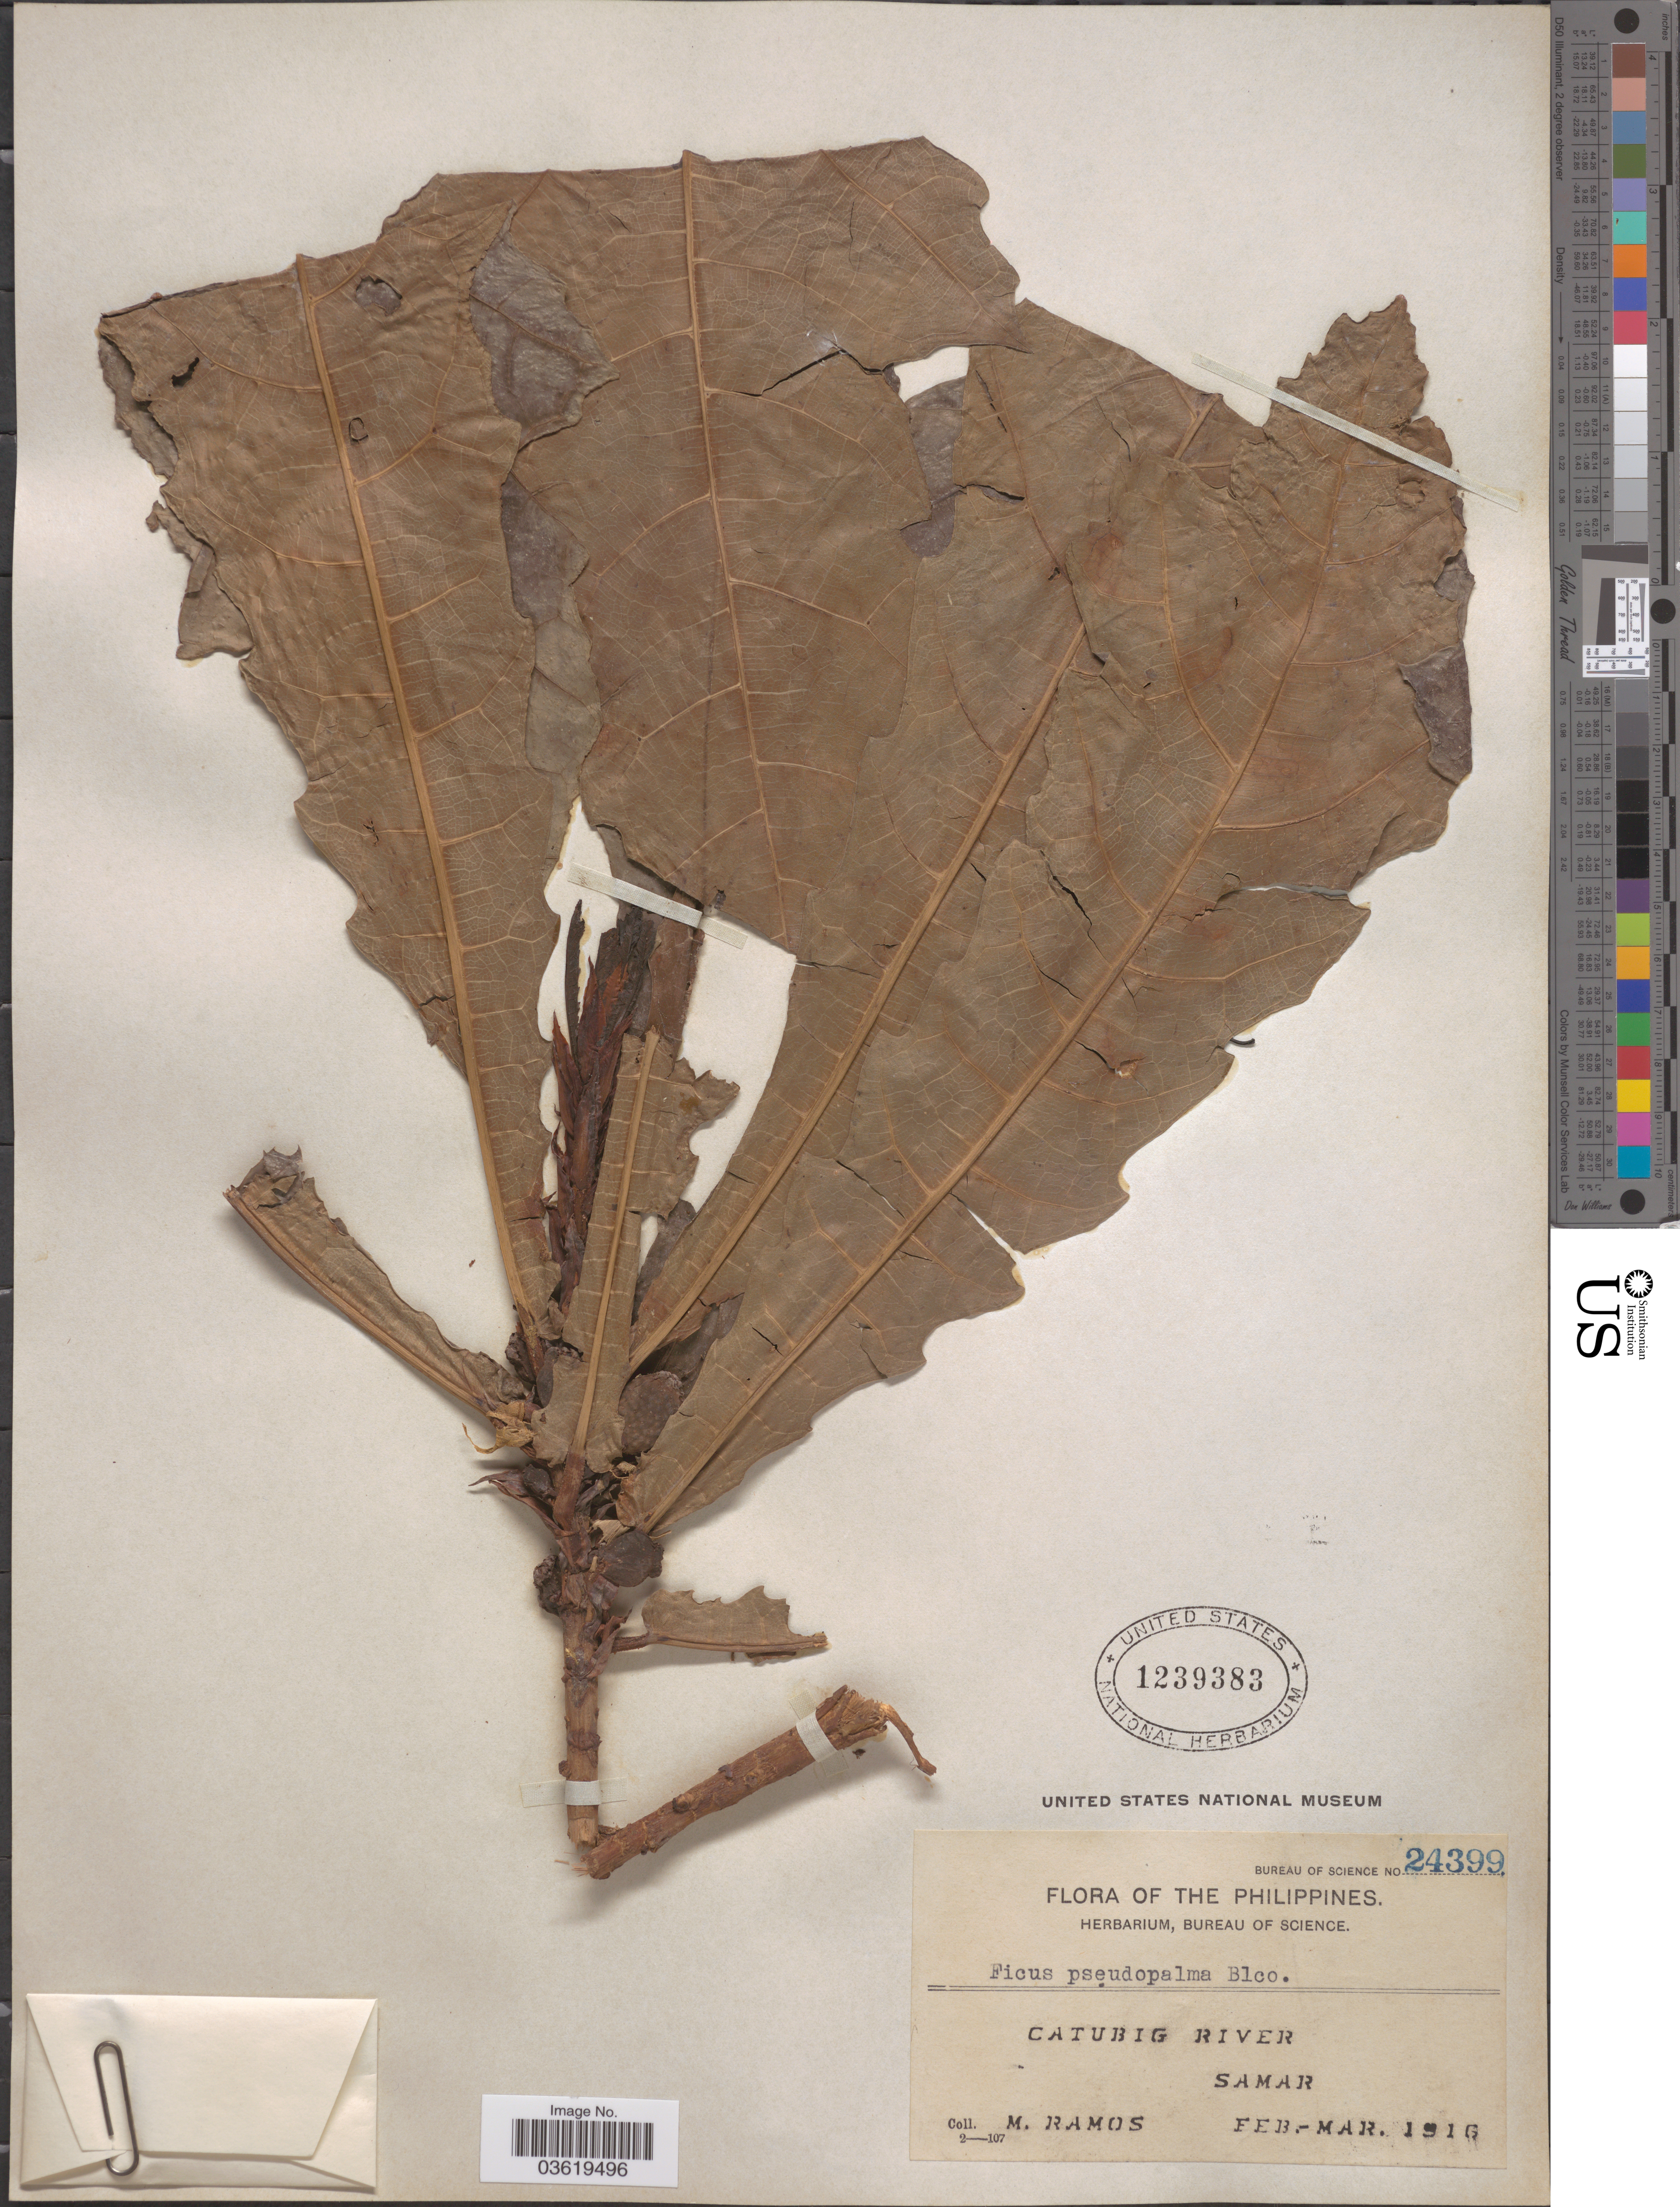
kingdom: Plantae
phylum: Tracheophyta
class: Magnoliopsida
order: Rosales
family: Moraceae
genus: Ficus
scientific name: Ficus pseudopalma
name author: Blanco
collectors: M. Ramos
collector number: Bureau of Science 24399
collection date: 1916-02/1916-03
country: Philippines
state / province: Eastern Visayas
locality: Catubig River. Samar.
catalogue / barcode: US 1239383